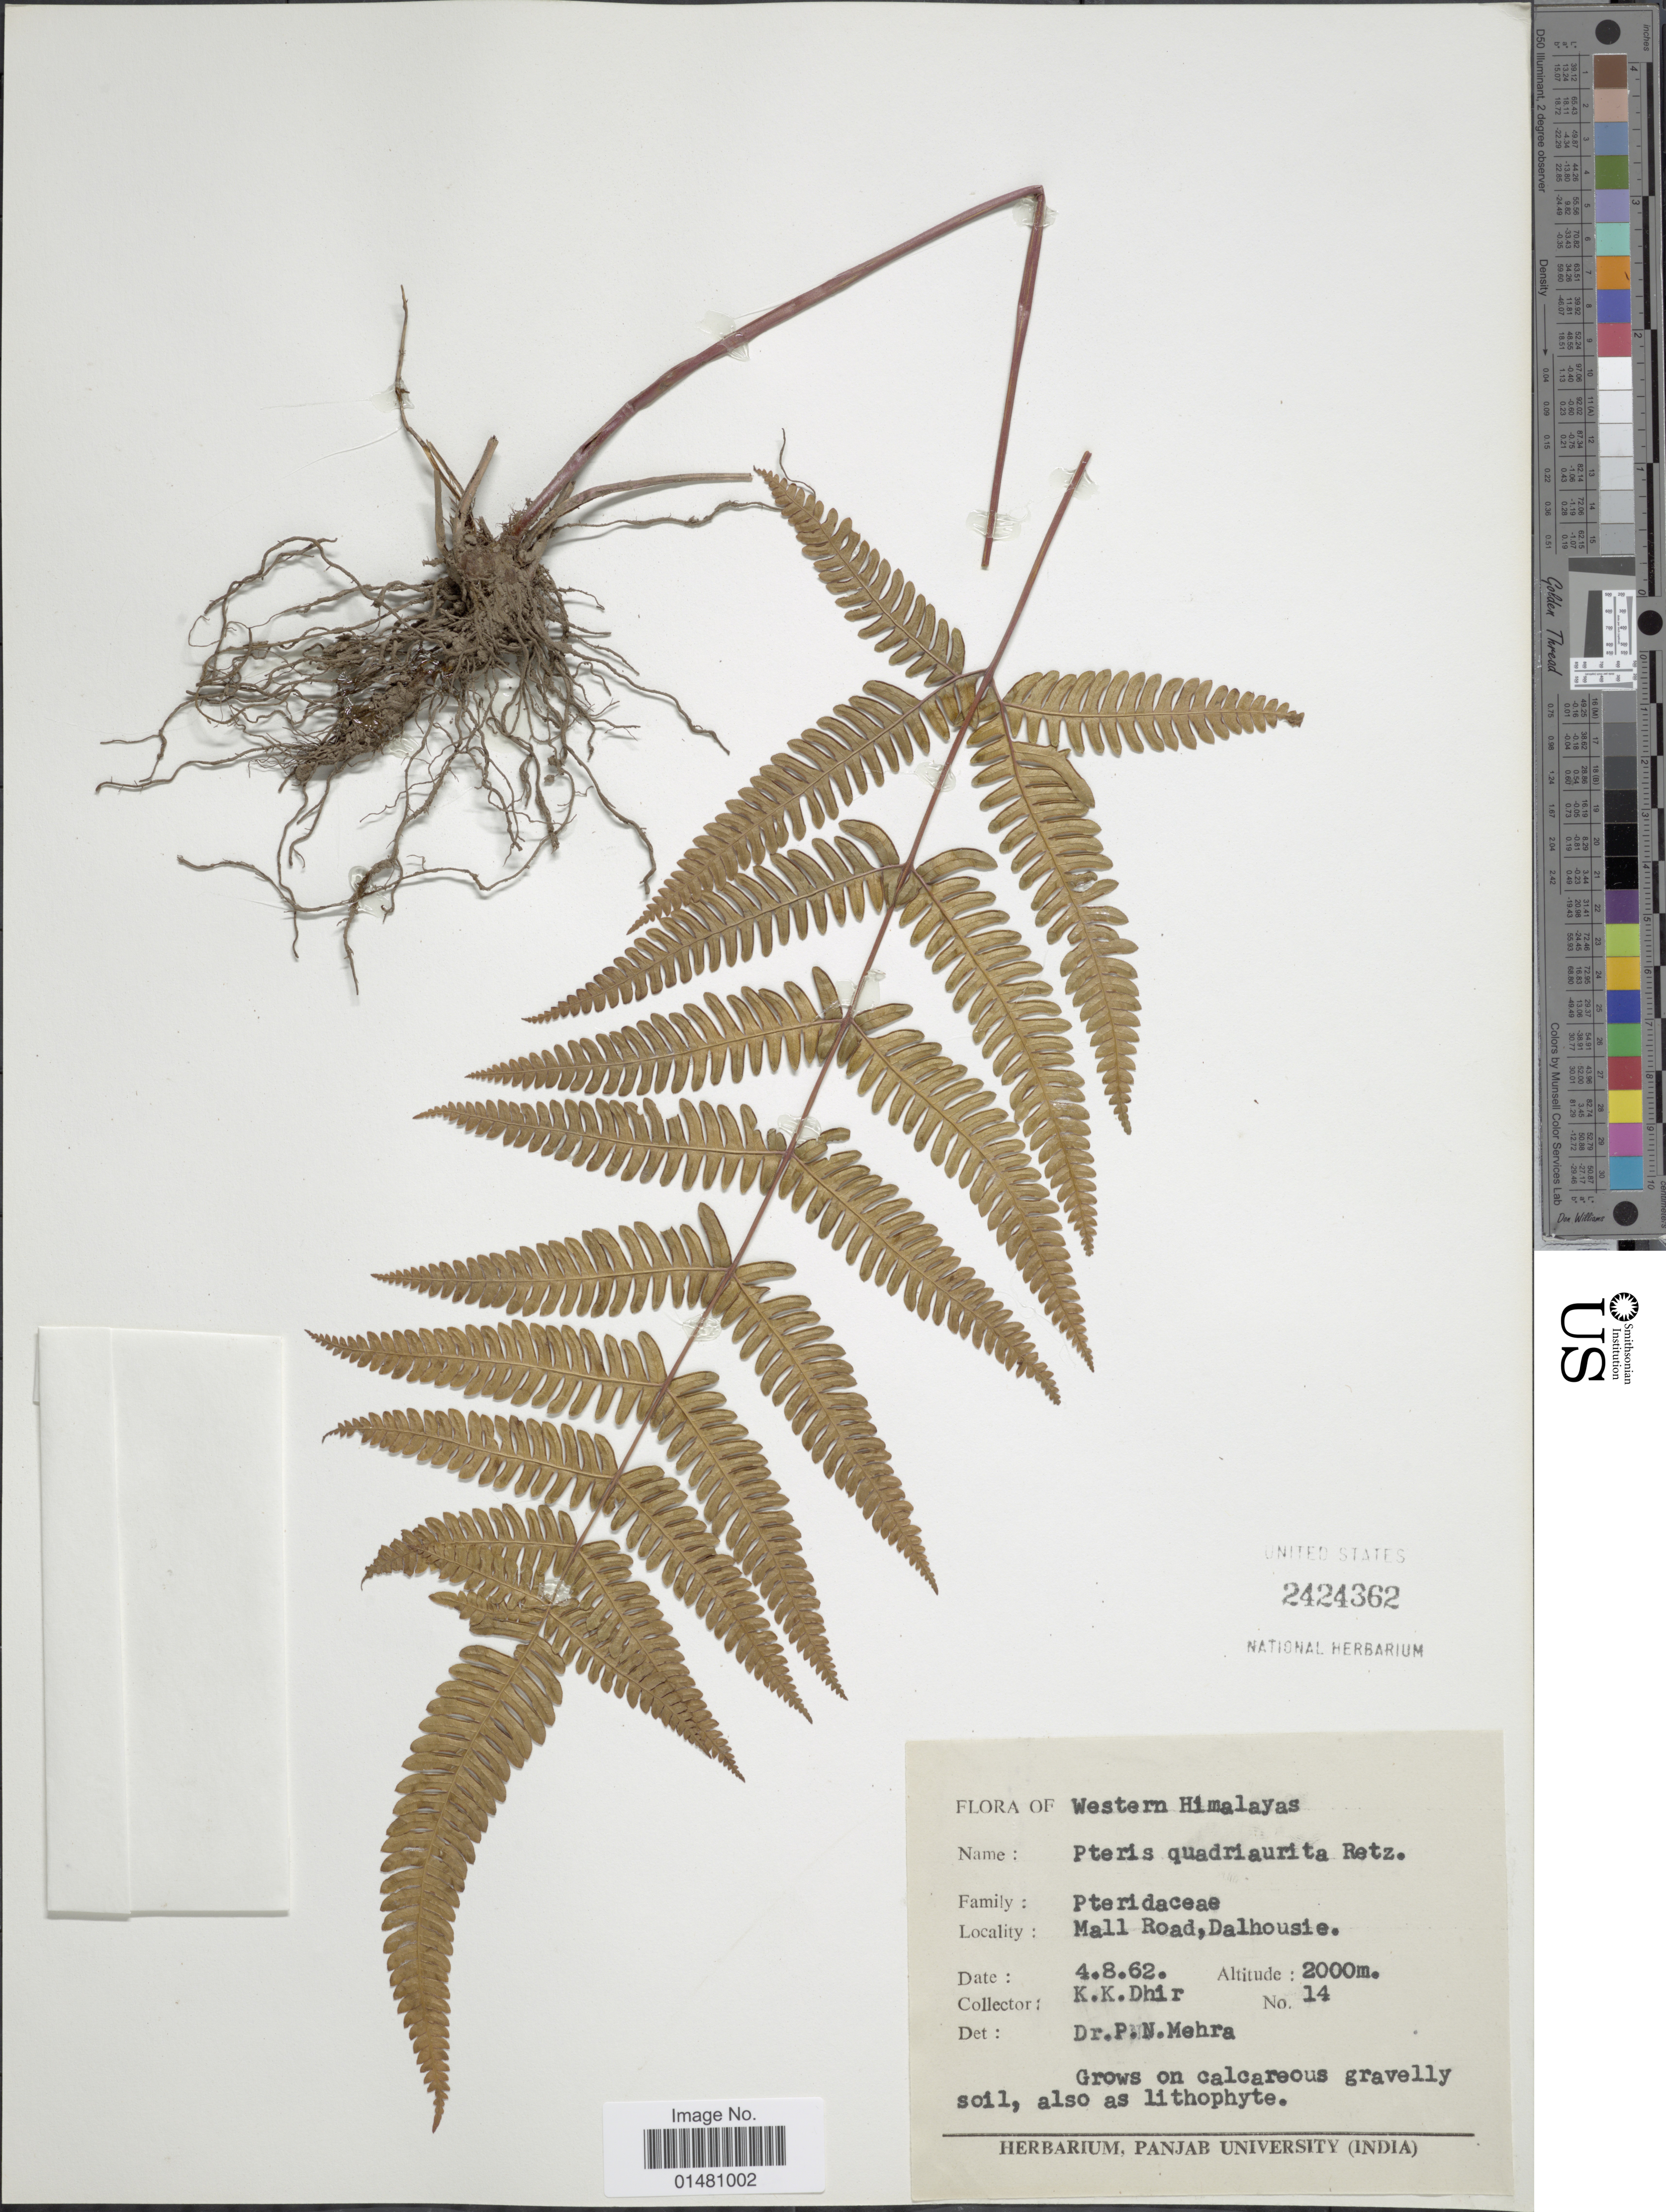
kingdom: Plantae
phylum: Tracheophyta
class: Polypodiopsida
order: Polypodiales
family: Pteridaceae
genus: Pteris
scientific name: Pteris quadriaurita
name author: Retz.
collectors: K. Dhir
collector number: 14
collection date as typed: Transcribed d/m/y: 4/8/62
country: India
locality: Western Himalayas, Mall Road, Dalhousie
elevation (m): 2000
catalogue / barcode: US 2424362